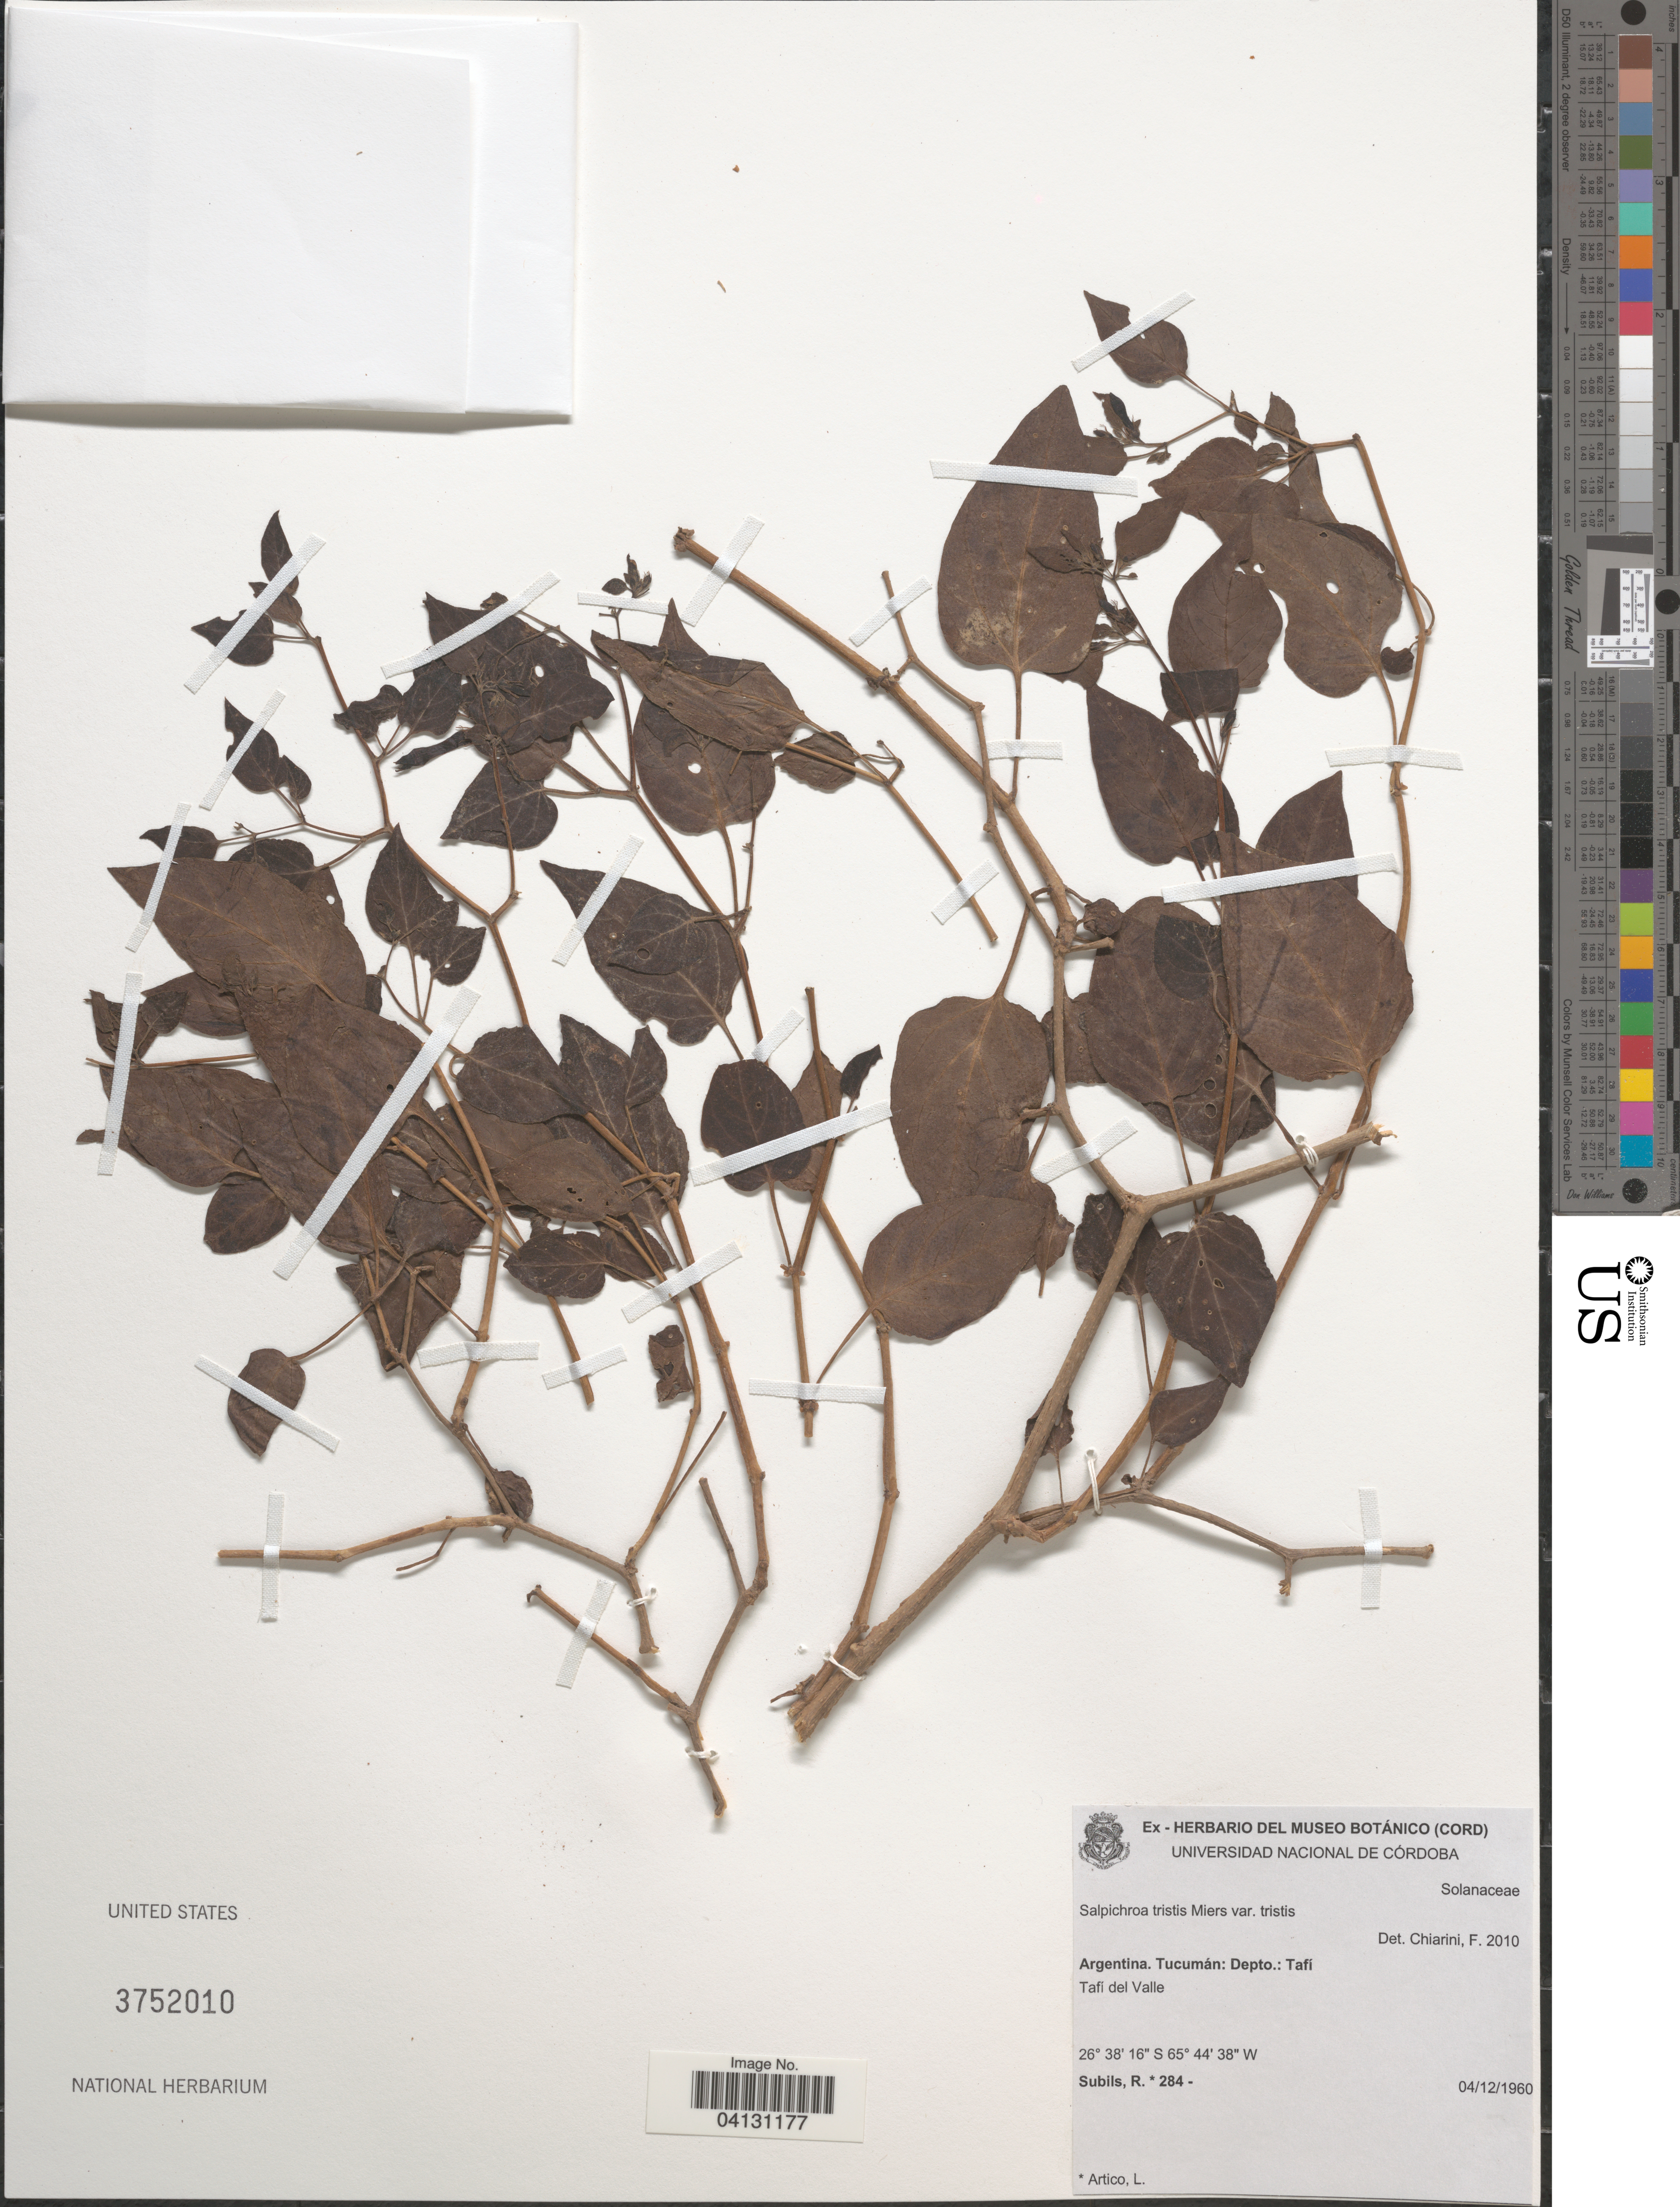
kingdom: Plantae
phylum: Tracheophyta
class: Magnoliopsida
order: Solanales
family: Solanaceae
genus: Salpichroa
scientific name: Salpichroa tristis var. tristis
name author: Walp.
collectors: R. Subils & L. Articó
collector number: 284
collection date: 1960-12-04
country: Argentina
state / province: Tucuman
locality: Depto.: Tafi. Tafi del Valle.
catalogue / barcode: US 3752010